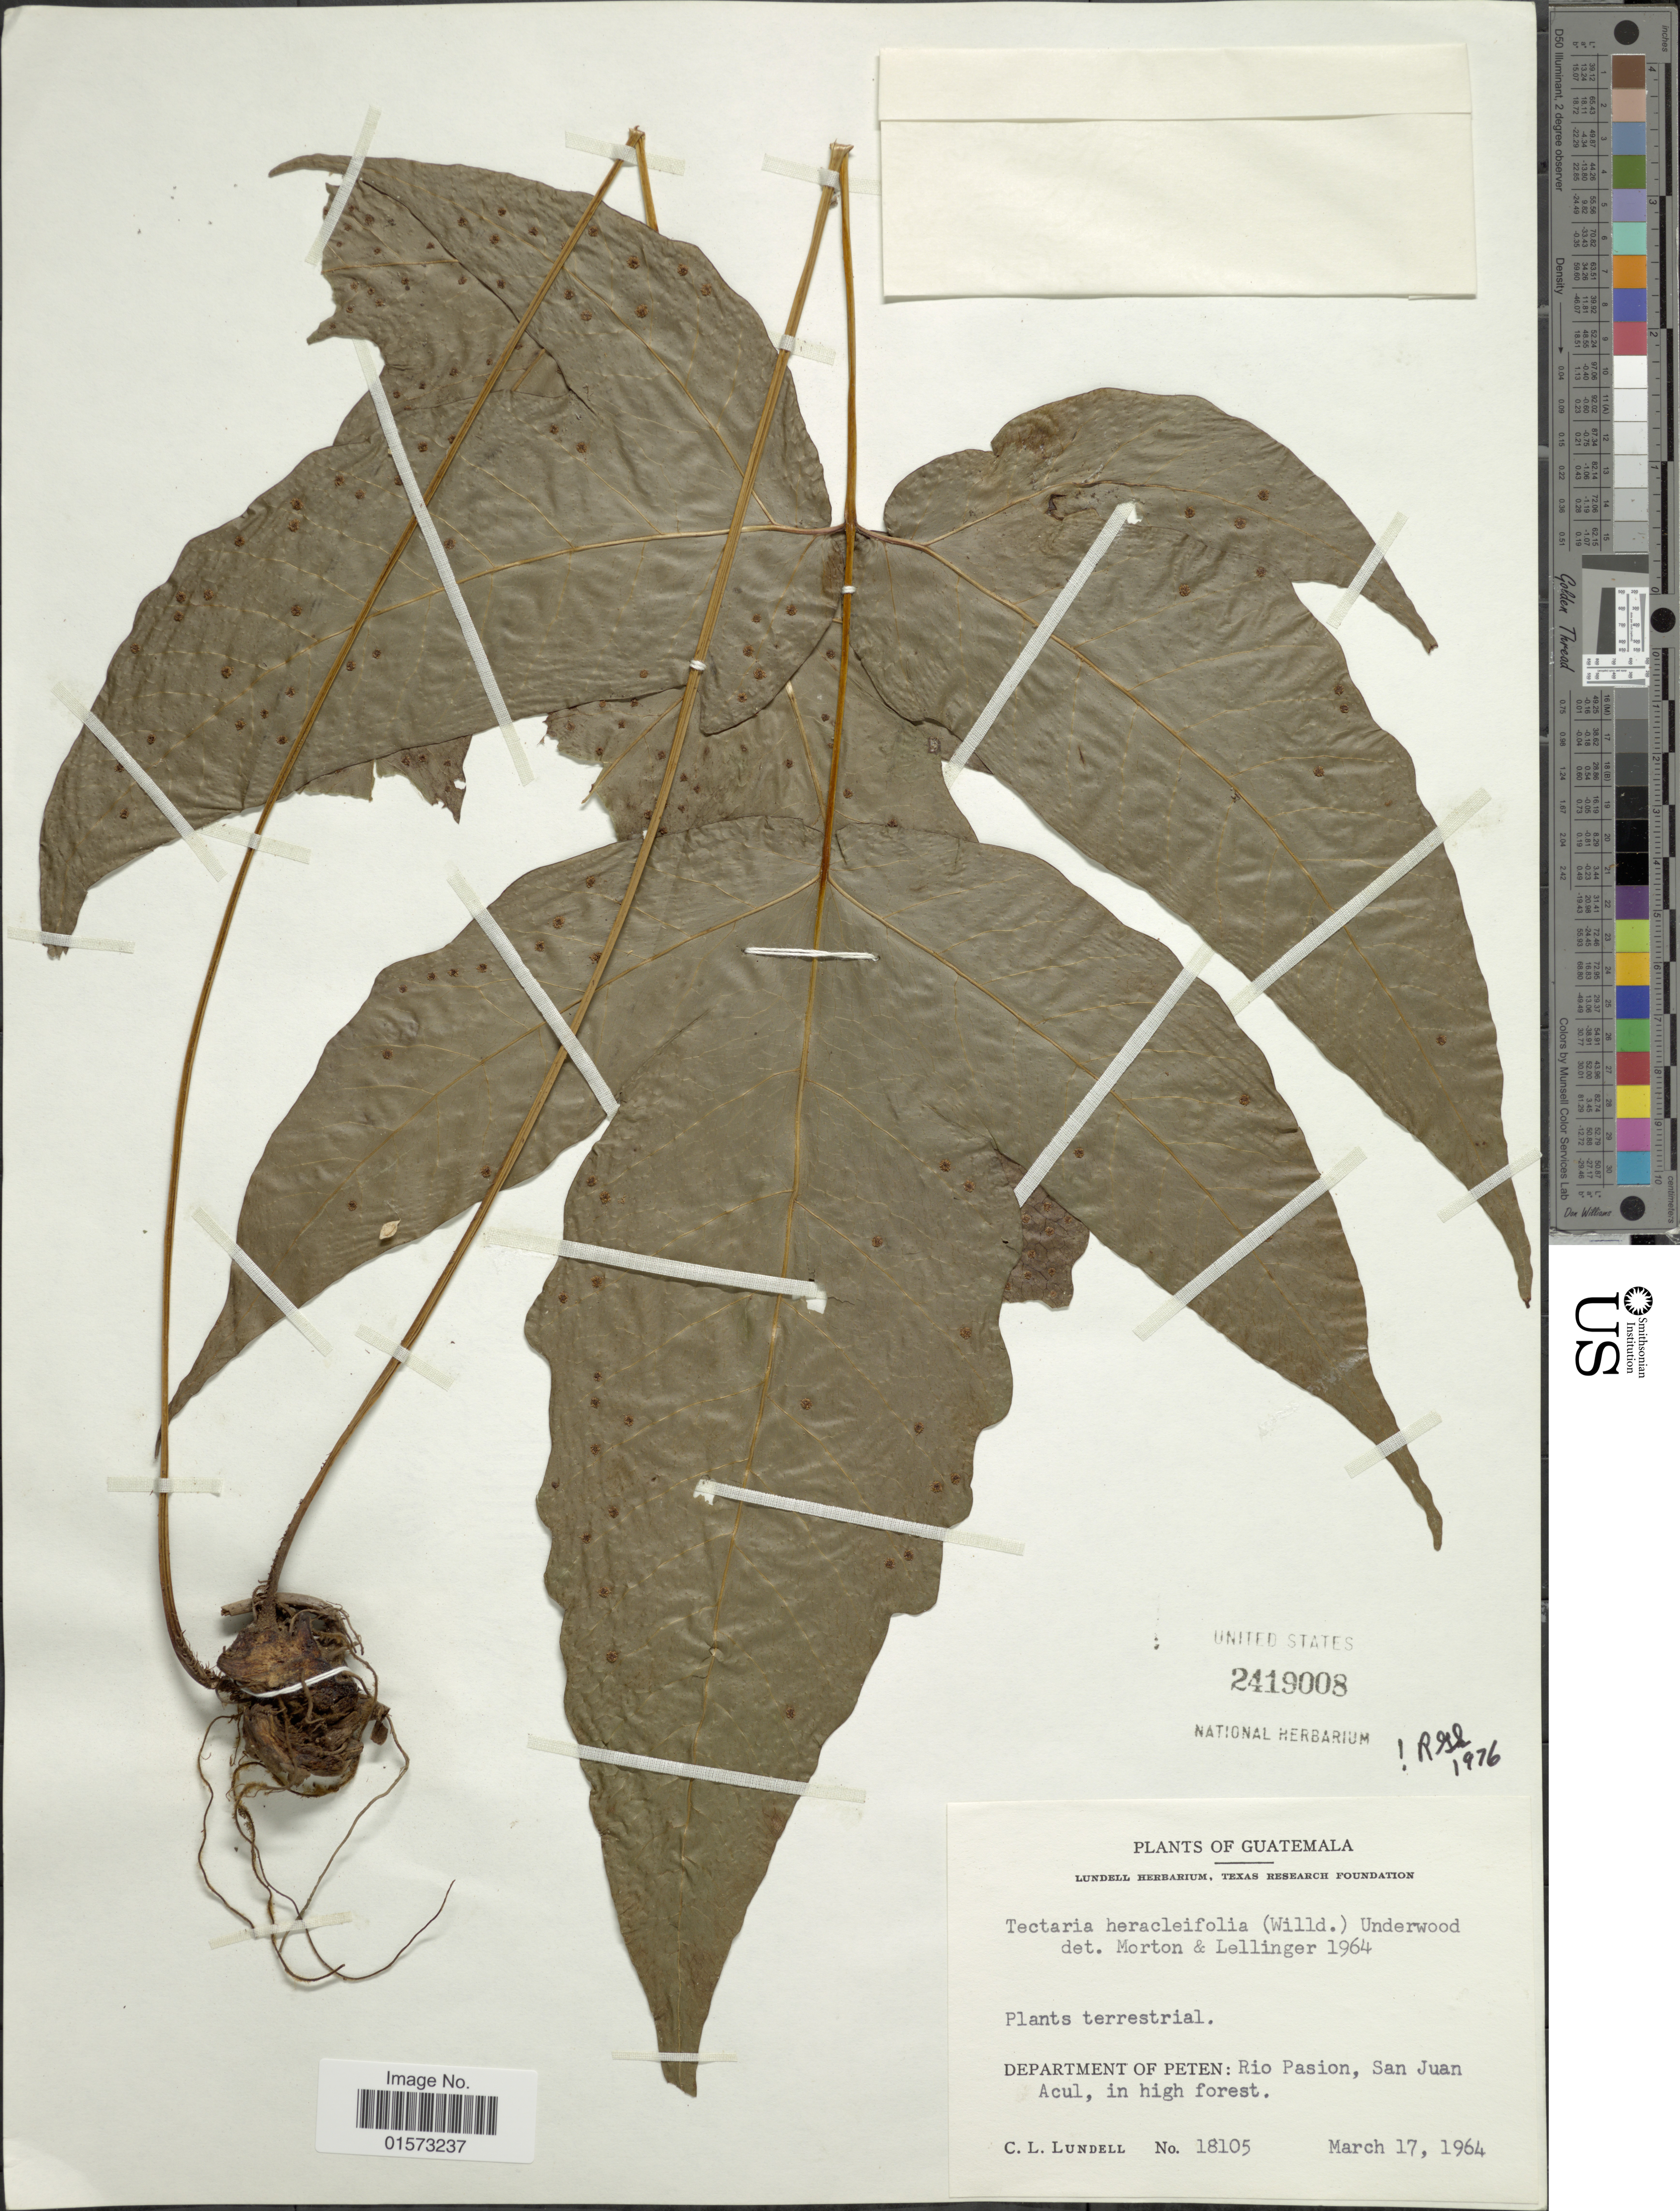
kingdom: Plantae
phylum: Tracheophyta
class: Polypodiopsida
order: Polypodiales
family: Tectariaceae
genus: Tectaria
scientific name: Tectaria heracleifolia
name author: (Willd.) Underw.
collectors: C. L. Lundell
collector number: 18105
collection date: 1964-03-17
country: Guatemala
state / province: El Petén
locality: Department of Peten: Rio Pasion, San Juan Acul, in high forest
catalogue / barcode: US 2419008